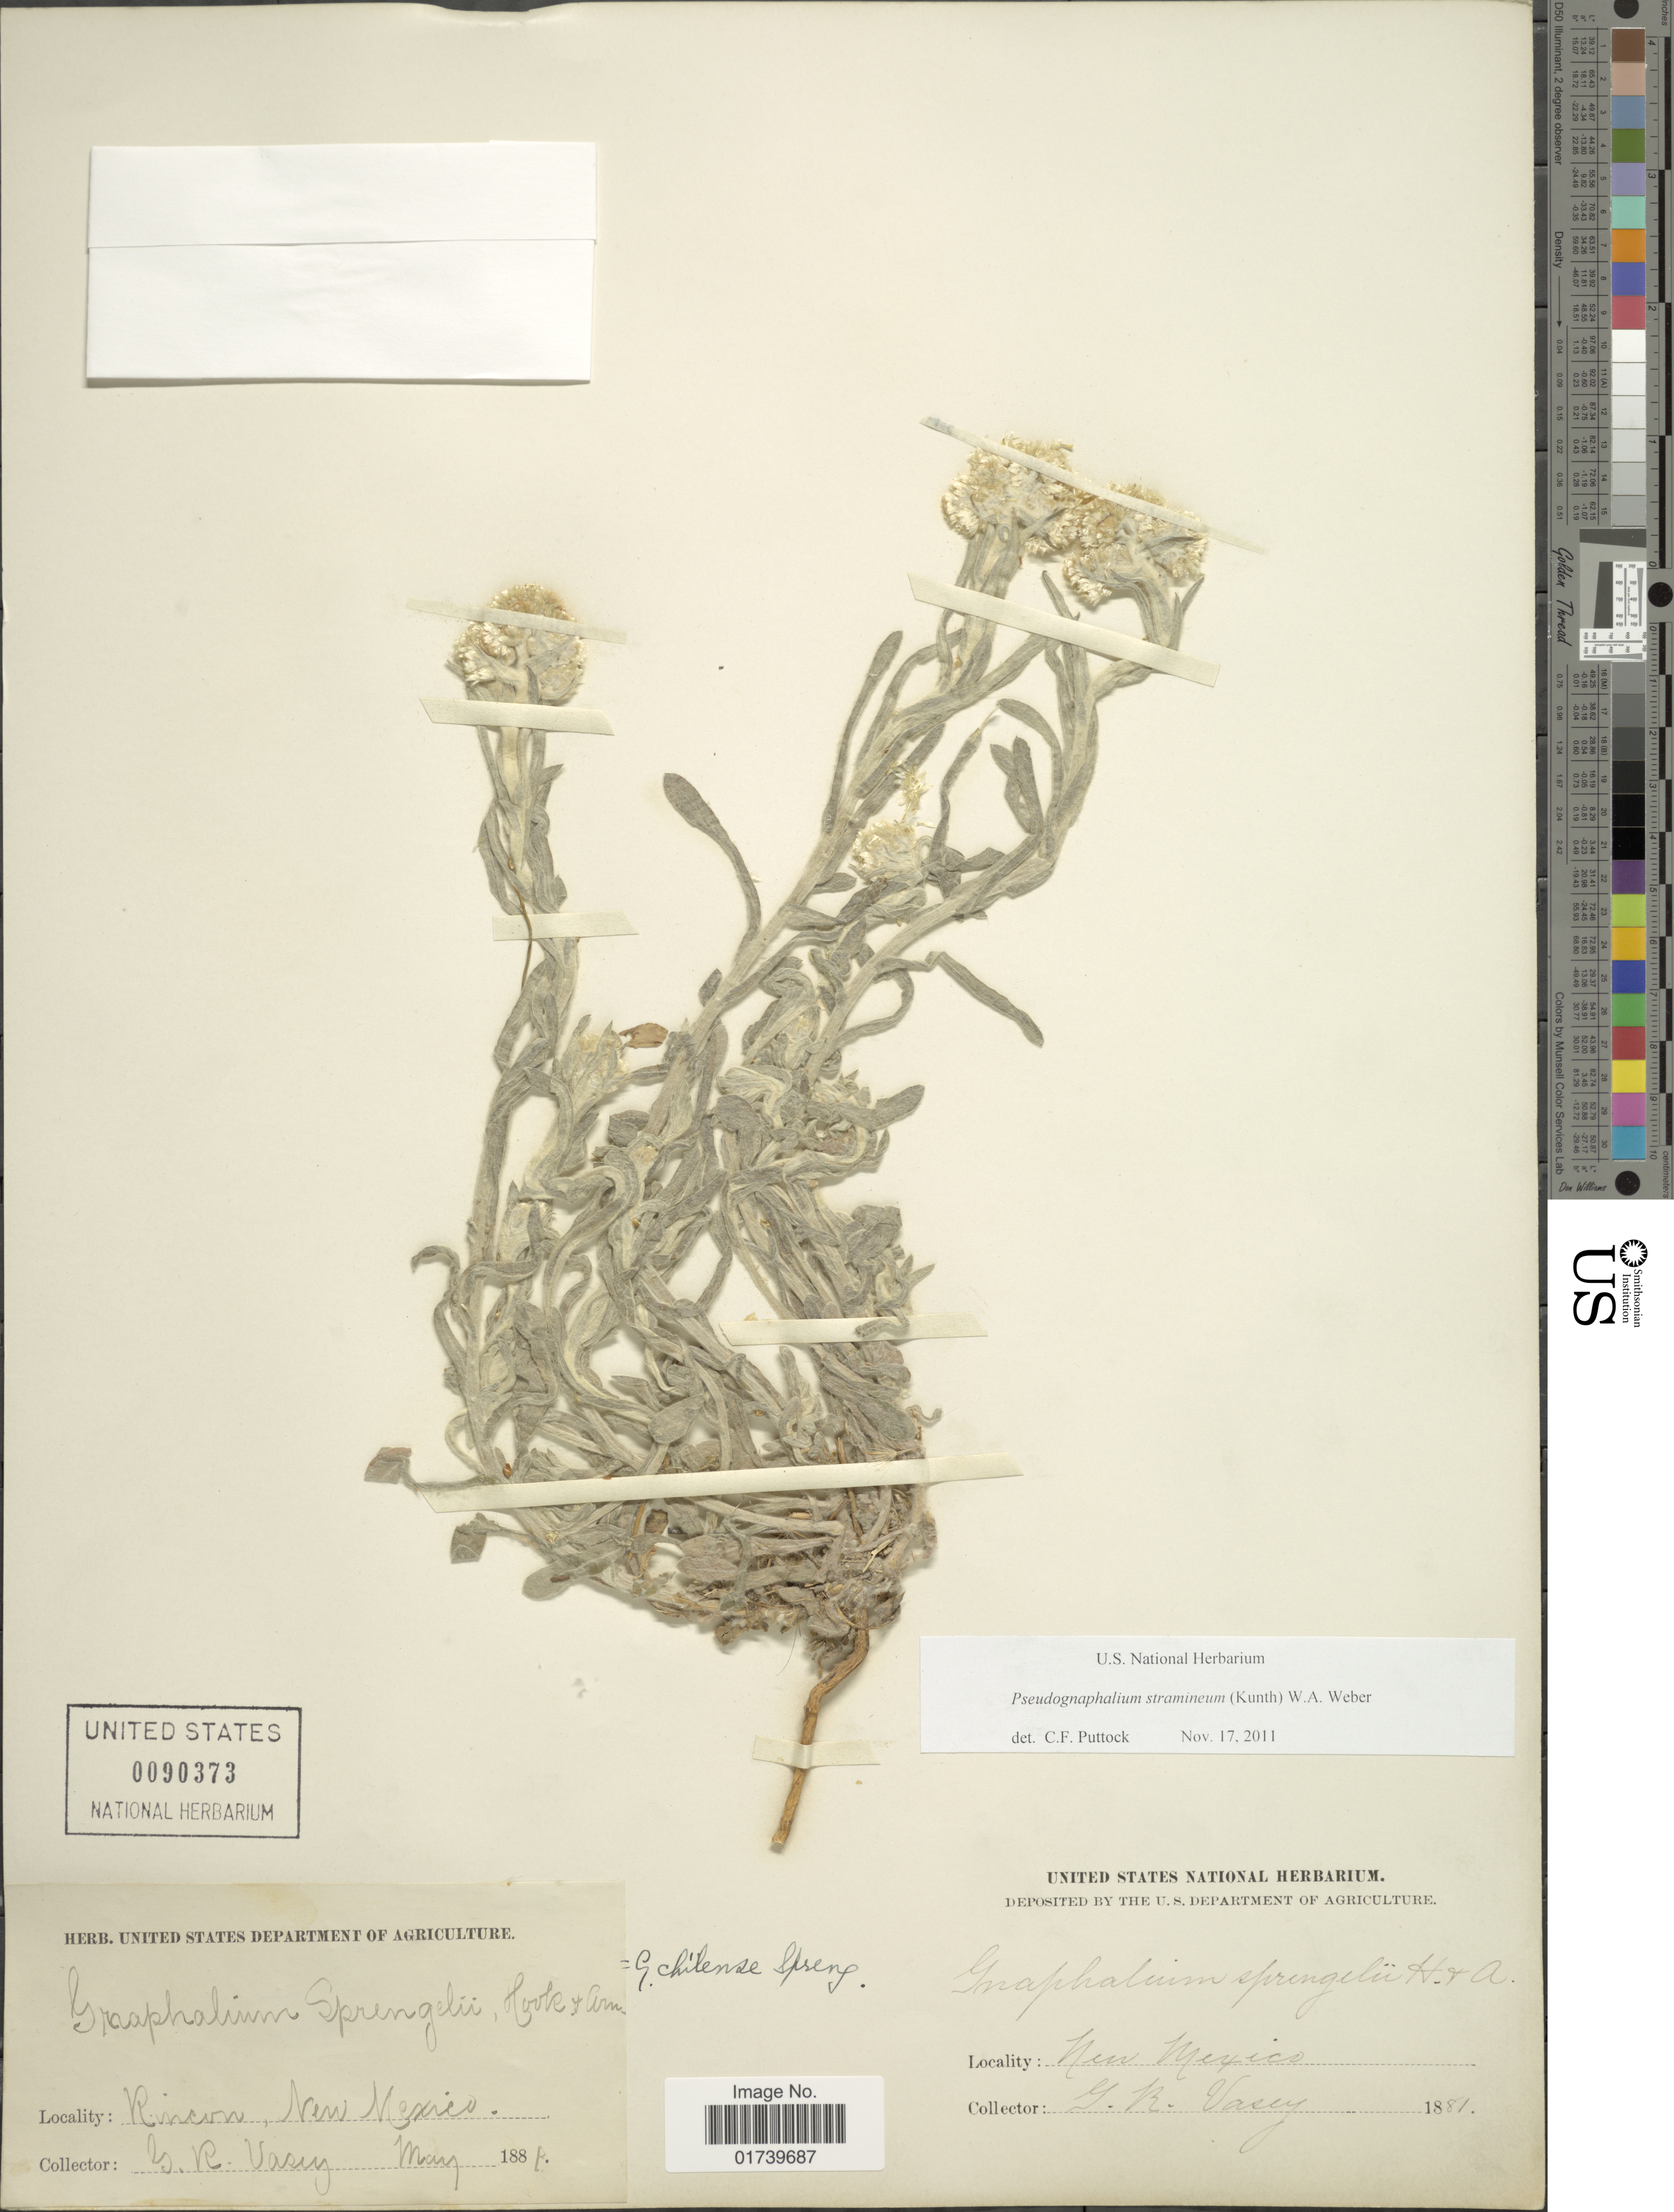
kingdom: Plantae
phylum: Tracheophyta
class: Magnoliopsida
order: Asterales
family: Asteraceae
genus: Pseudognaphalium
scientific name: Pseudognaphalium stramineum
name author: (Kunth) Anderb.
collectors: G. R. Vasey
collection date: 1881-05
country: United States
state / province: New Mexico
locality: Rincon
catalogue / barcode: US 90373